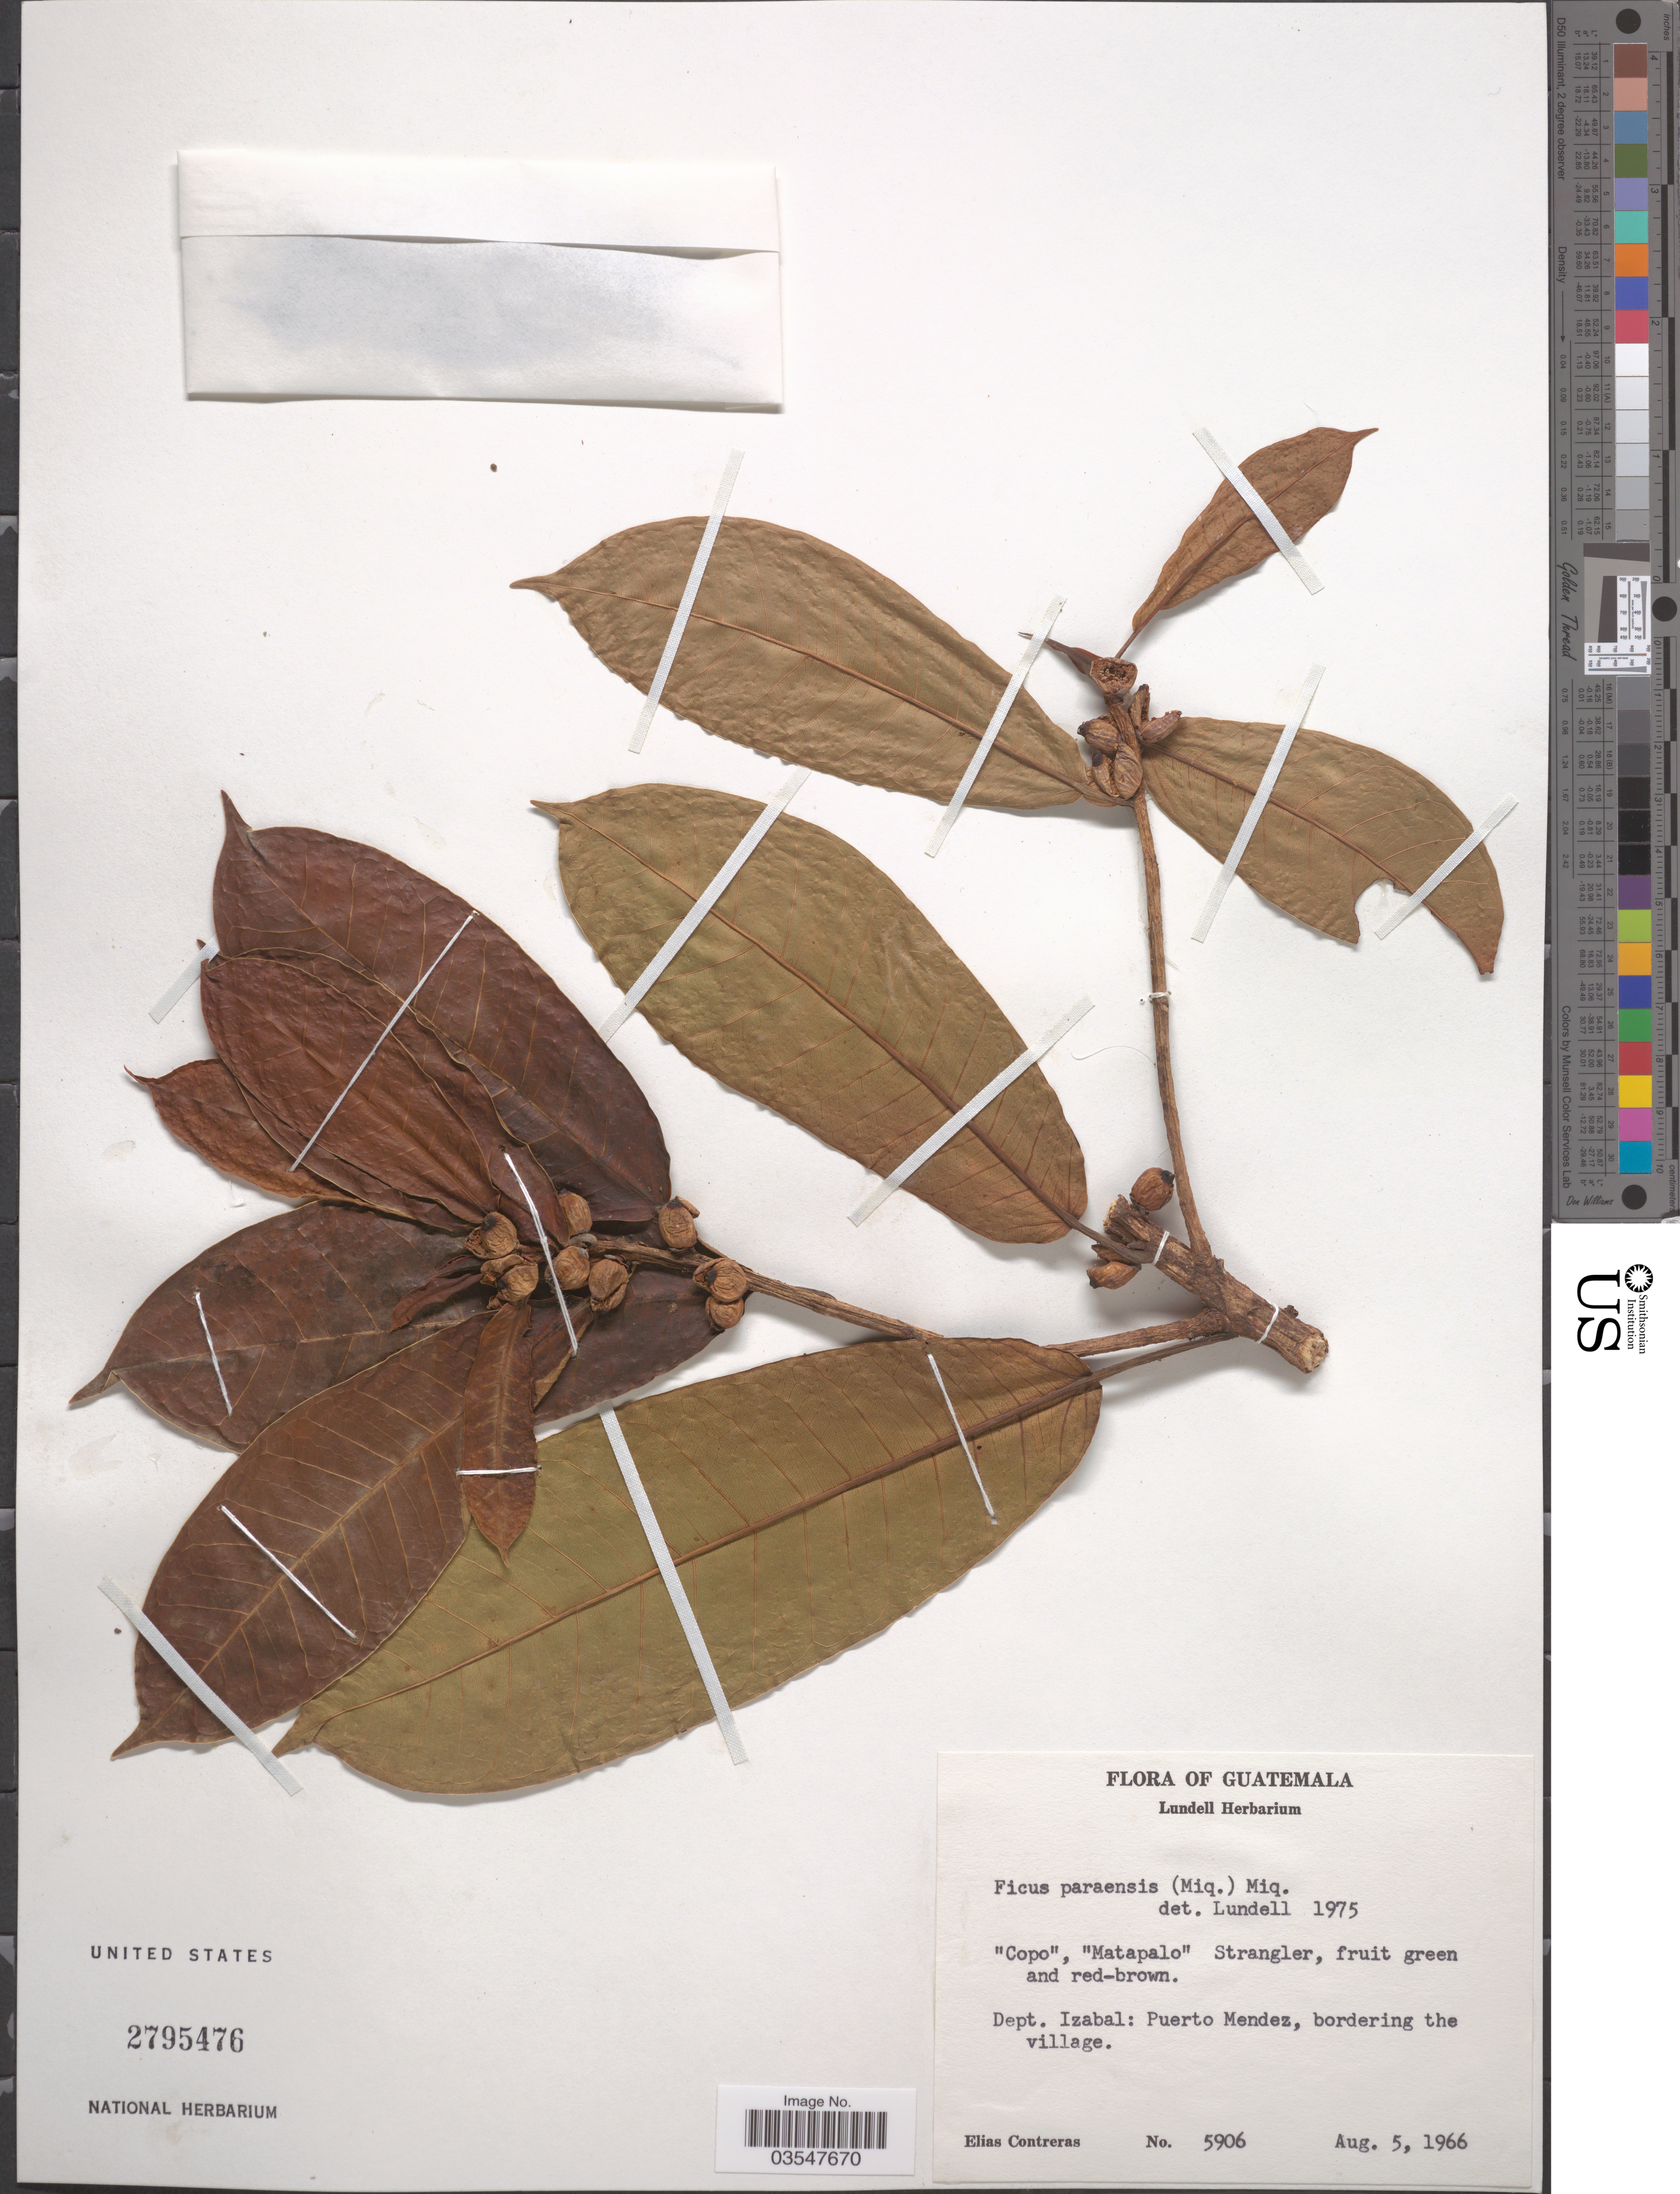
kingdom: Plantae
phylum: Tracheophyta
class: Magnoliopsida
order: Rosales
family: Moraceae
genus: Ficus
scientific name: Ficus paraensis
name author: (Miq.) Miq.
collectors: E. Contreras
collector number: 5906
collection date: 1966-08-05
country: Guatemala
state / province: Izabal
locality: Dept. Izabal: Puerto Mendez, bordering the village.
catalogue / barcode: US 2795476